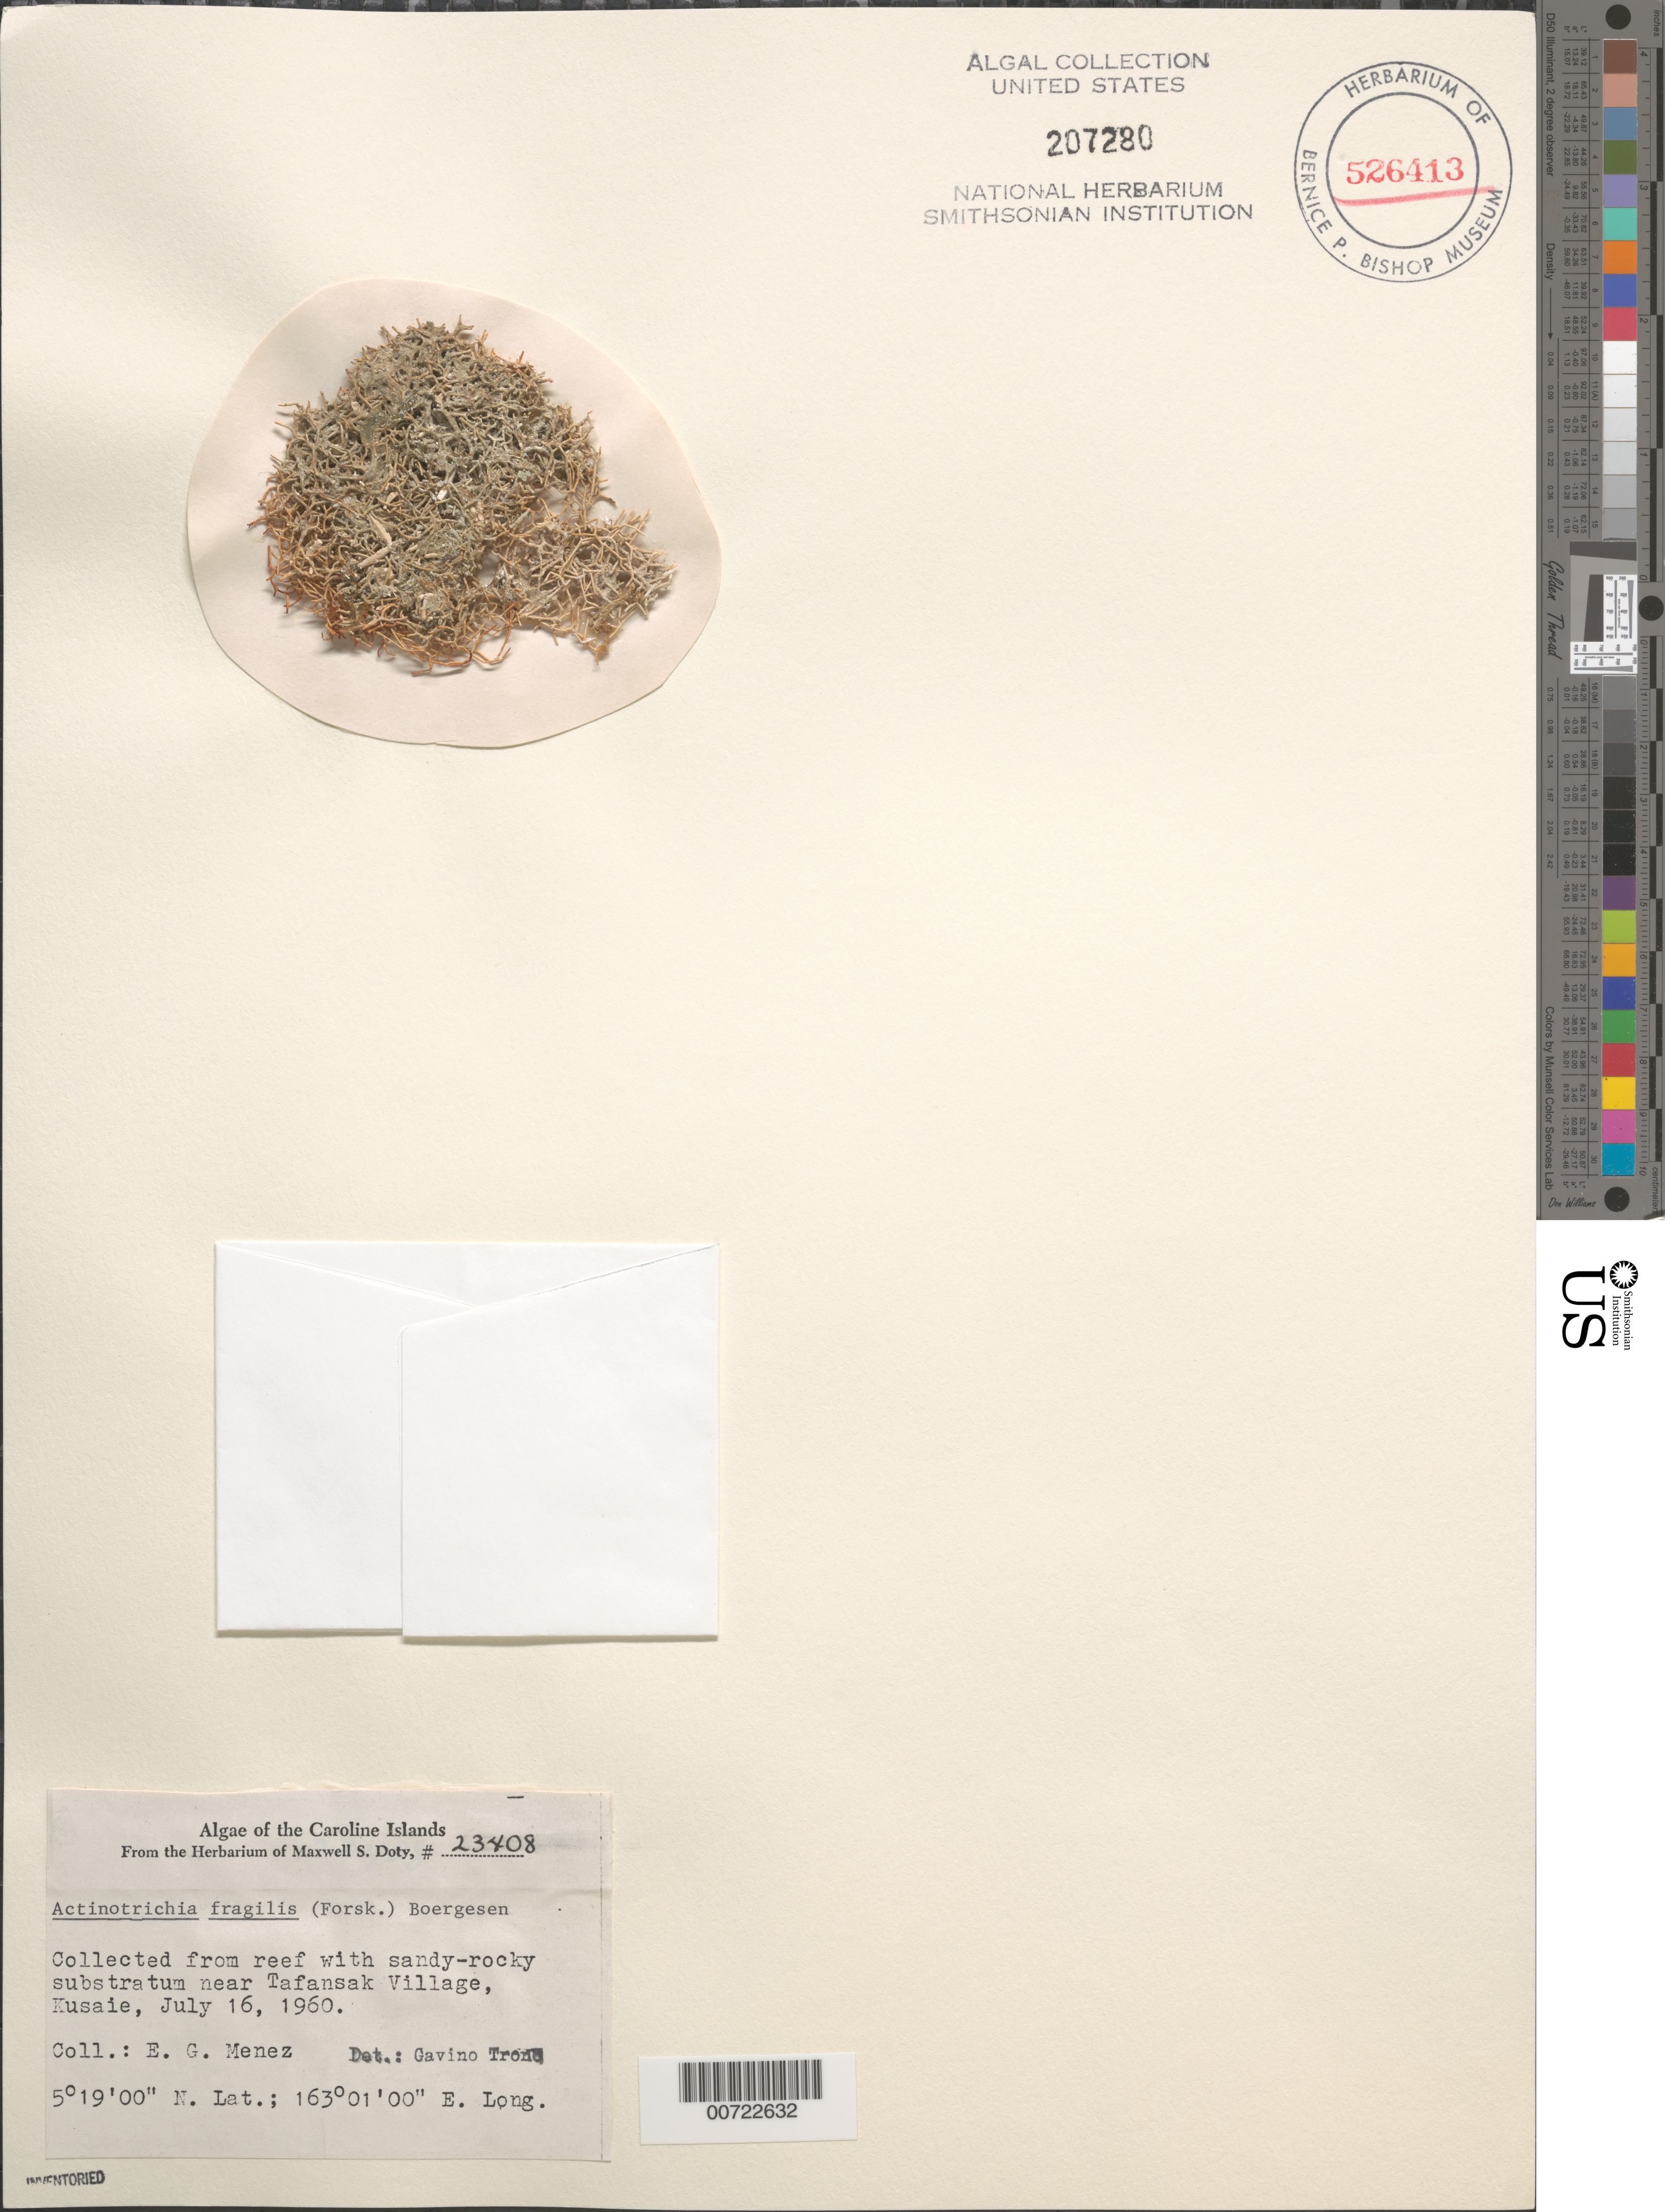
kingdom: Plantae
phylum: Rhodophyta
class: Florideophyceae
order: Nemaliales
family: Galaxauraceae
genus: Actinotrichia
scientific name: Actinotrichia fragilis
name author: (Forssk.) Børgesen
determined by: Trono, Gavino C., Jr.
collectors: Meñez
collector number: MSD 23408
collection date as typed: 16 Jul 1960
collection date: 1960-07-16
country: Micronesia, Federated States of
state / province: Kosrae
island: Kosrae [Kusaie]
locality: Reef near Tafansak village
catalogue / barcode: US 207280